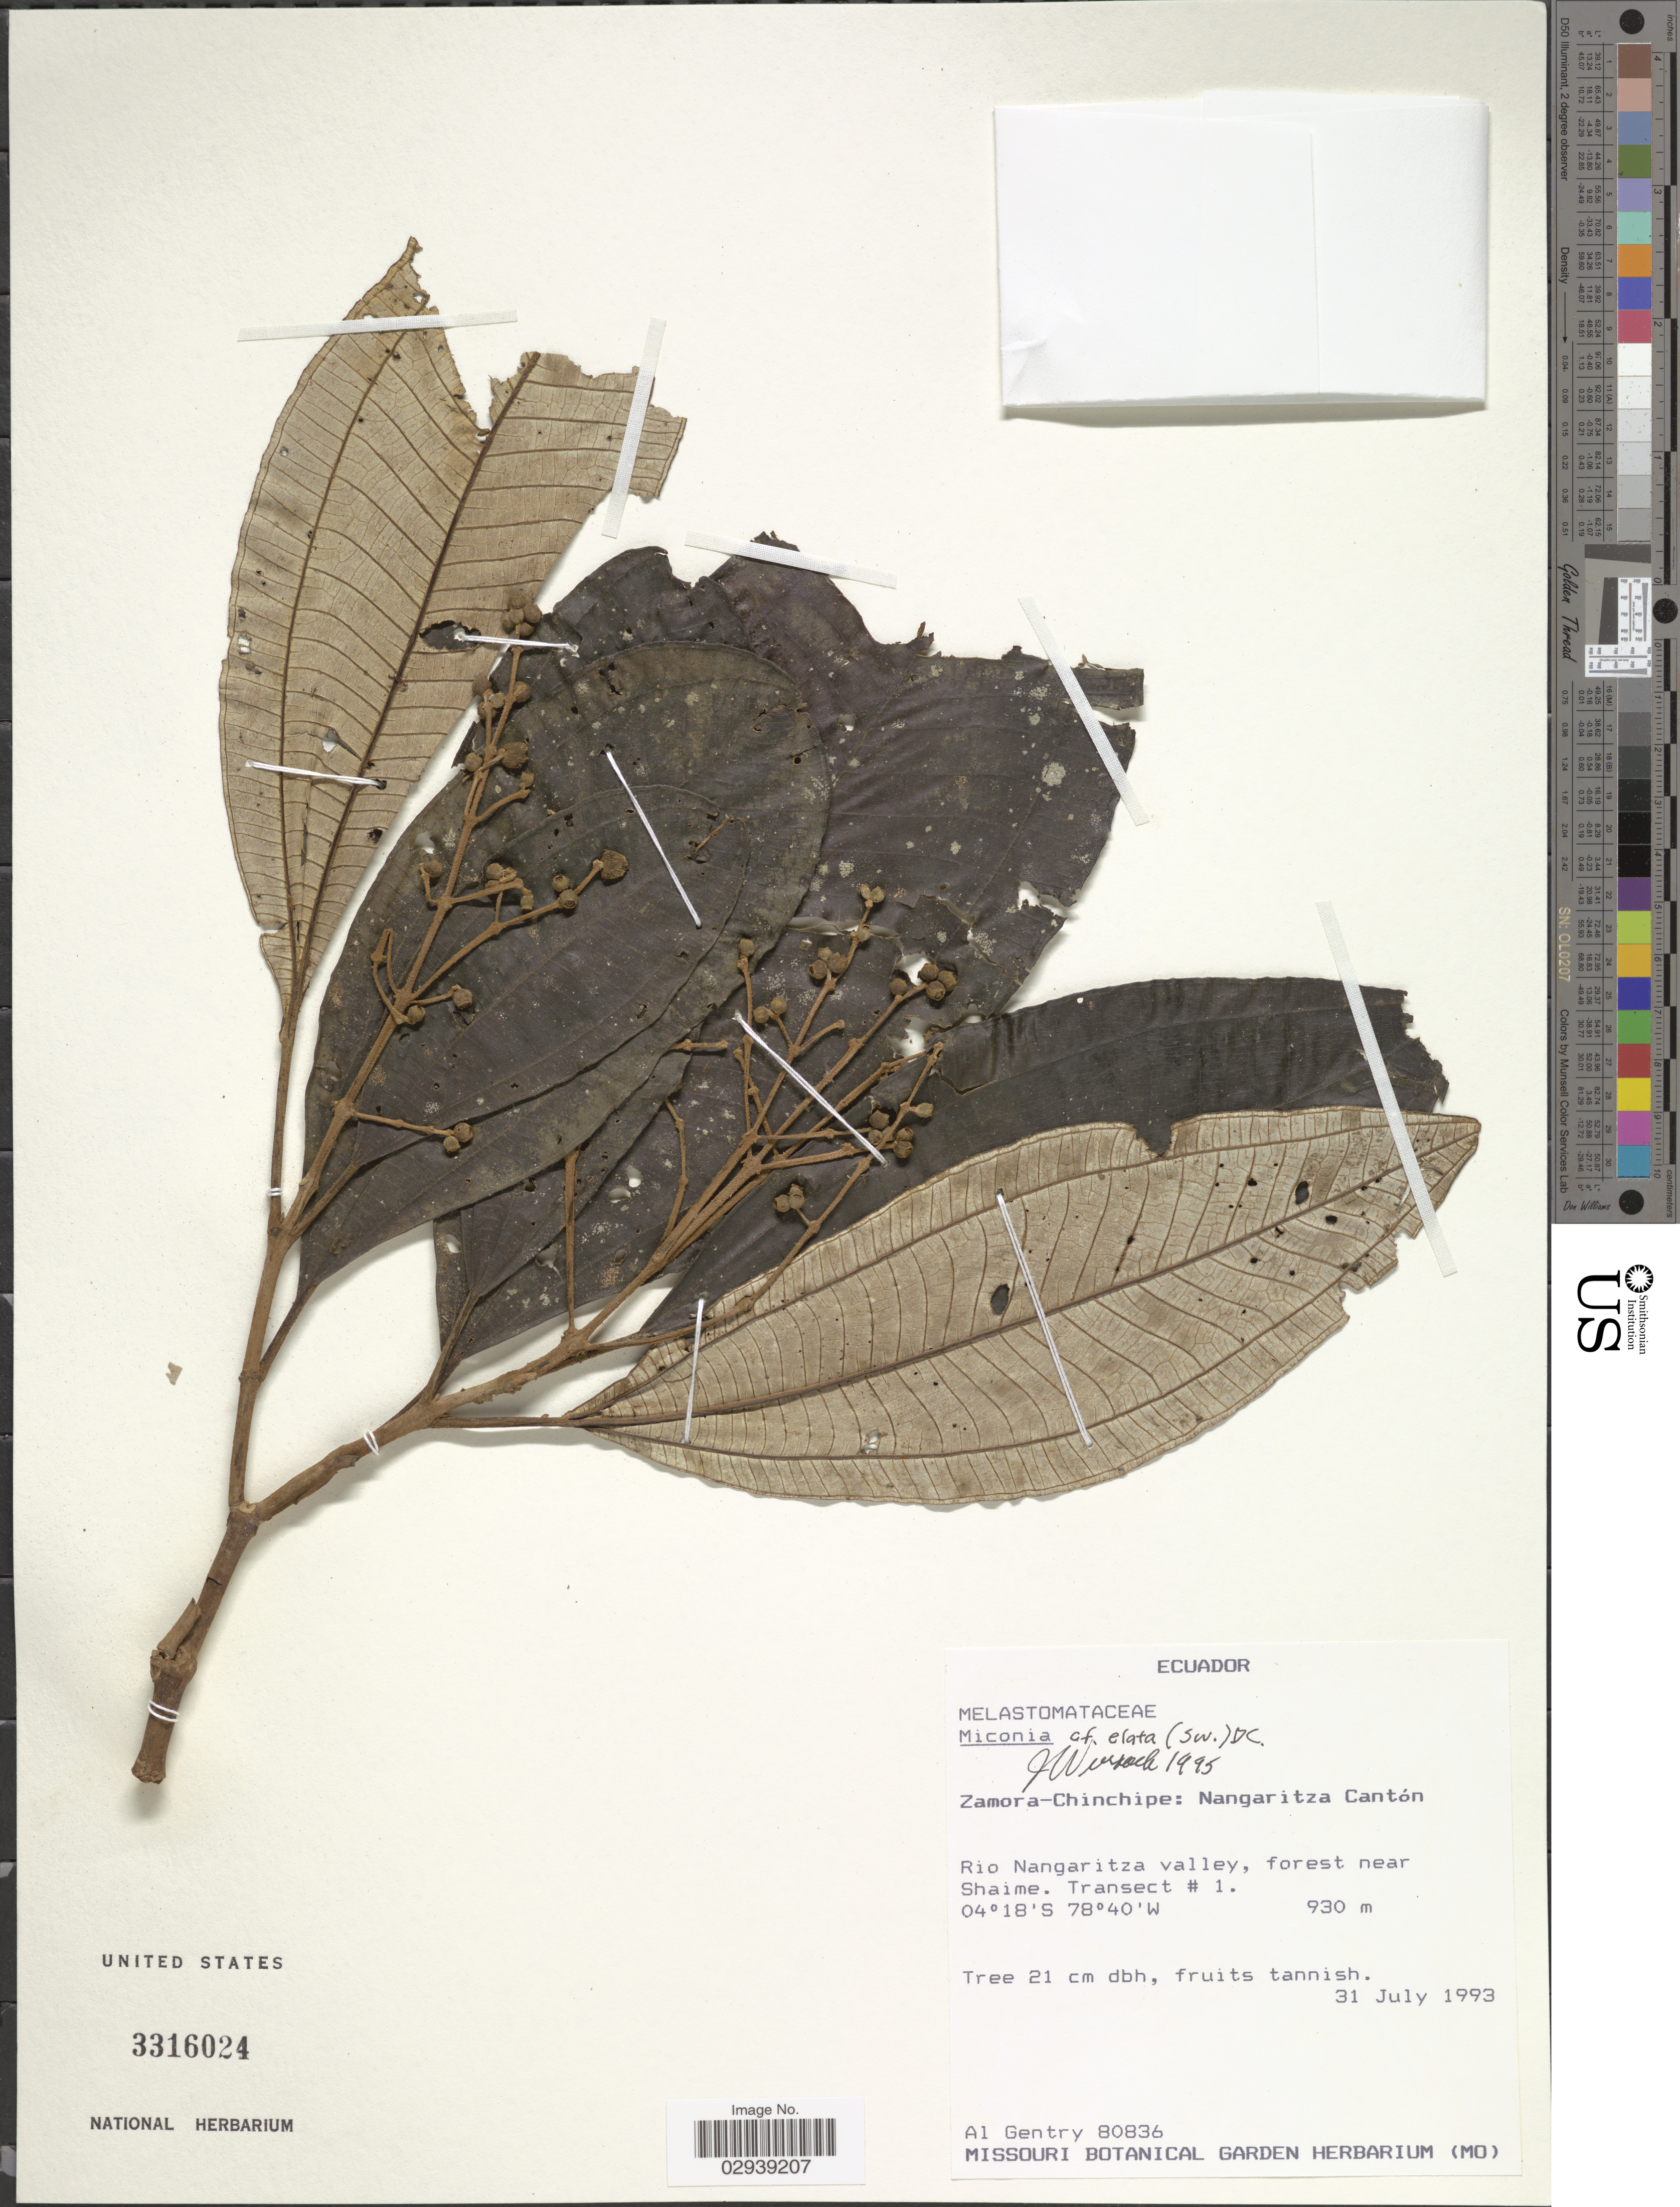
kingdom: Plantae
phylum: Tracheophyta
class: Magnoliopsida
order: Myrtales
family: Melastomataceae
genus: Miconia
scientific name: Miconia elata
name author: (Sw.) DC.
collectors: A. H. Gentry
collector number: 80836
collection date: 1993-07-31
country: Ecuador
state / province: Zamora-Chinchipe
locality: Nangaritza Cantón. Rio Nangaritza valley, forest near Shaime. Transect #1.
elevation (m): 930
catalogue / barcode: US 3316024